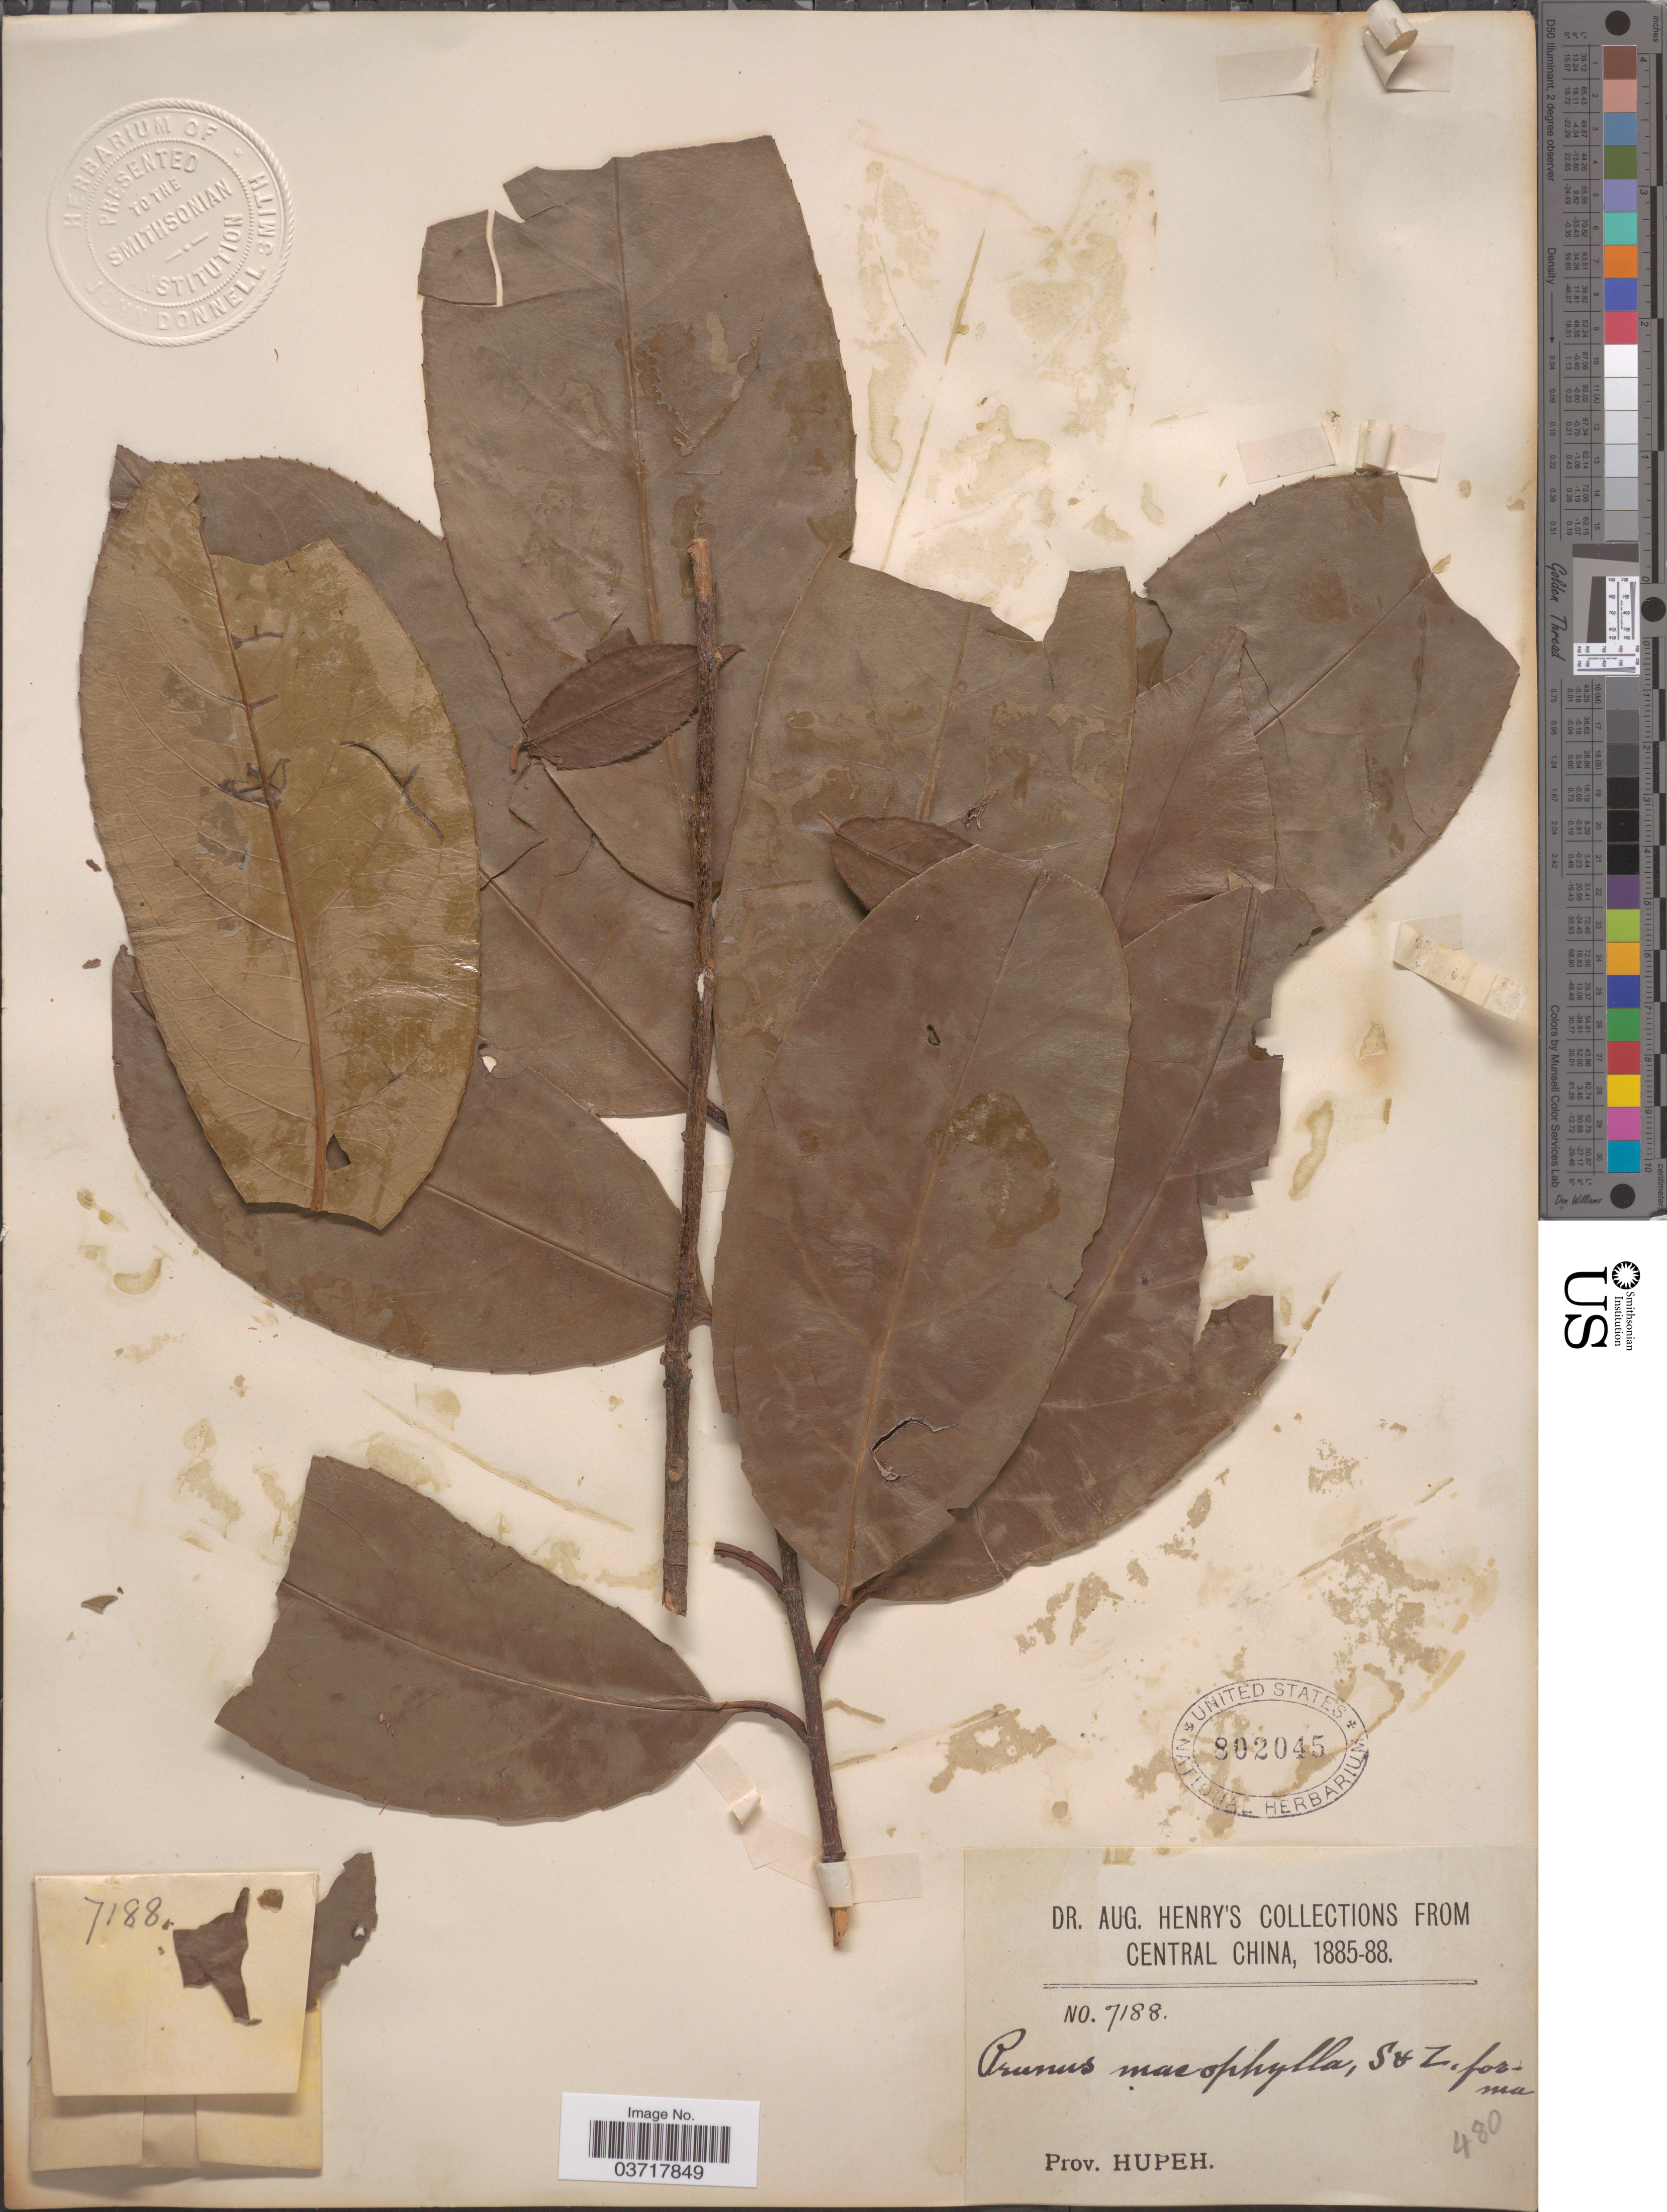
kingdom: Plantae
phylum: Tracheophyta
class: Magnoliopsida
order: Rosales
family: Rosaceae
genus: Prunus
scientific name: Prunus macrophylla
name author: Poir.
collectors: A. Henry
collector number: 7188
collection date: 1885/1888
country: China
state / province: Hubei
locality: Central China. Prov. Hupeh.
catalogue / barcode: US 802045